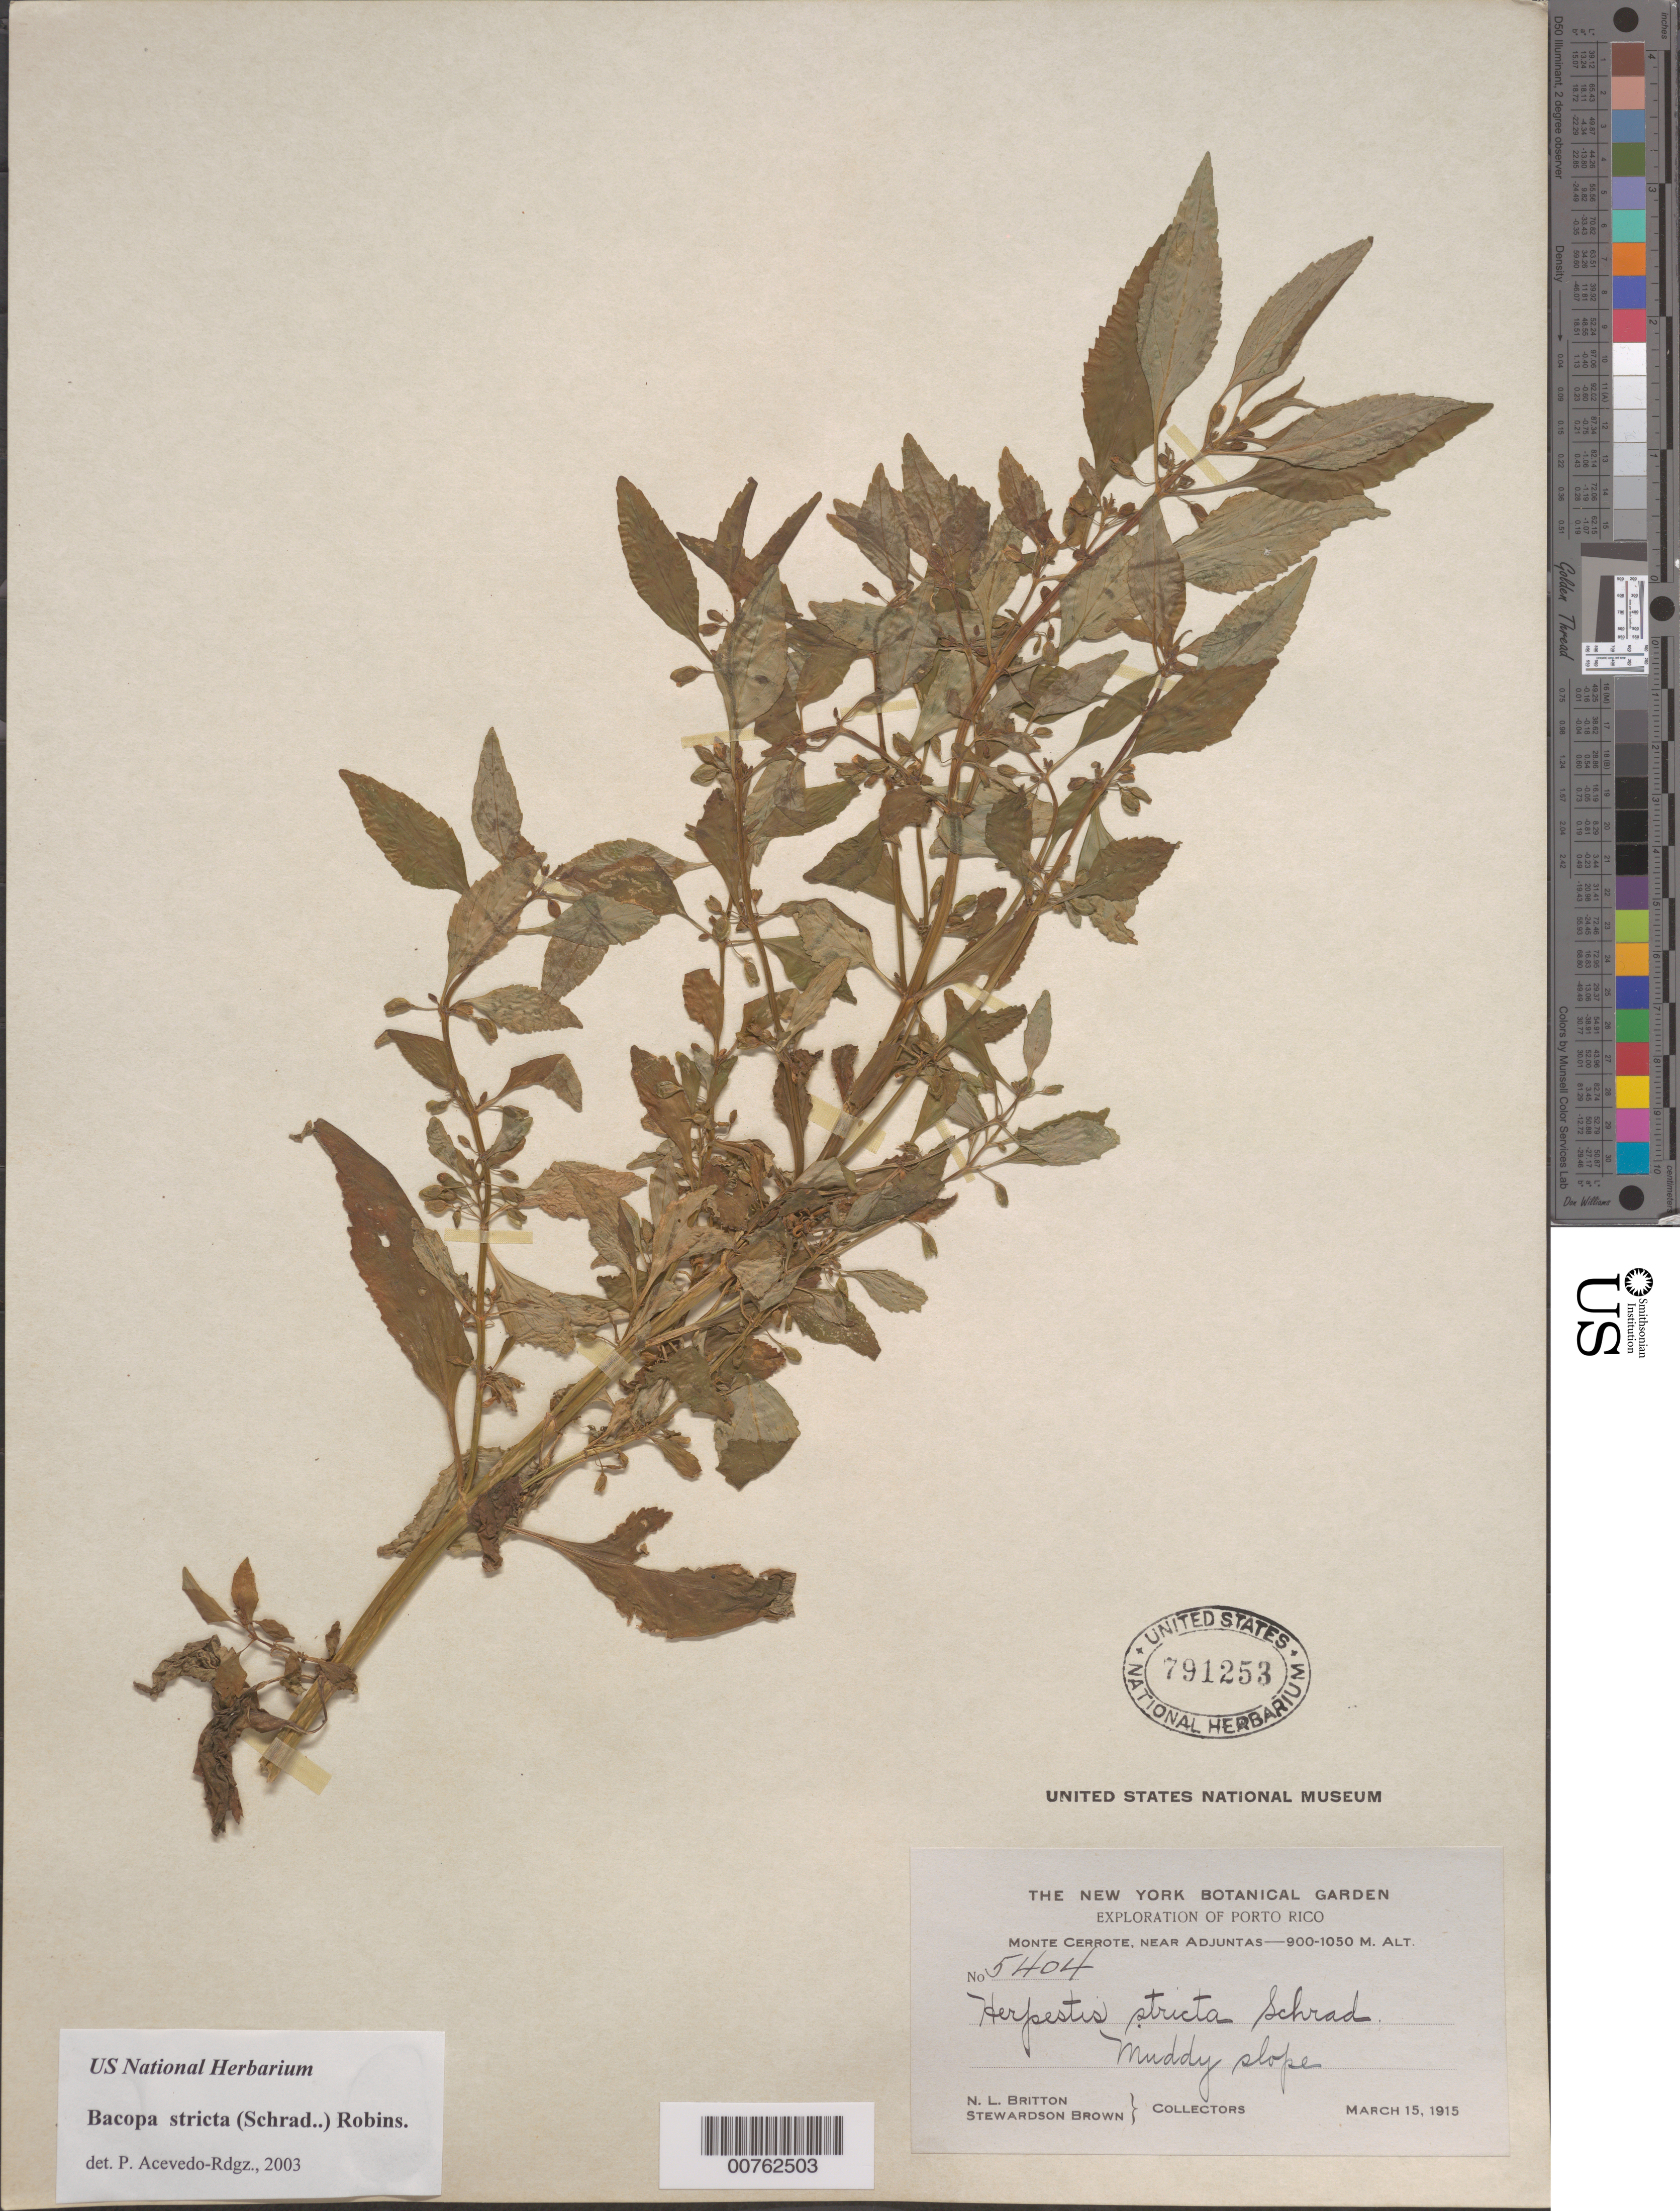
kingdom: Plantae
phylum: Tracheophyta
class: Magnoliopsida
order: Lamiales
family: Plantaginaceae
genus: Bacopa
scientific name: Bacopa stricta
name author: (Schrad.) B.L. Rob.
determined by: Acevedo-Rodríguez, P., (BOT), Smithsonian Institution - National Museum of Natural History (UNITED STATES)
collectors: N. Britton & S. Brown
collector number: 5404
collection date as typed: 15 Mar 1915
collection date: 1915-03-15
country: Puerto Rico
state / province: Adjuntas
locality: Monte Cerrote, Near Adjuntas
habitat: Muddy slope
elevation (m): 900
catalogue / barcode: US 791253